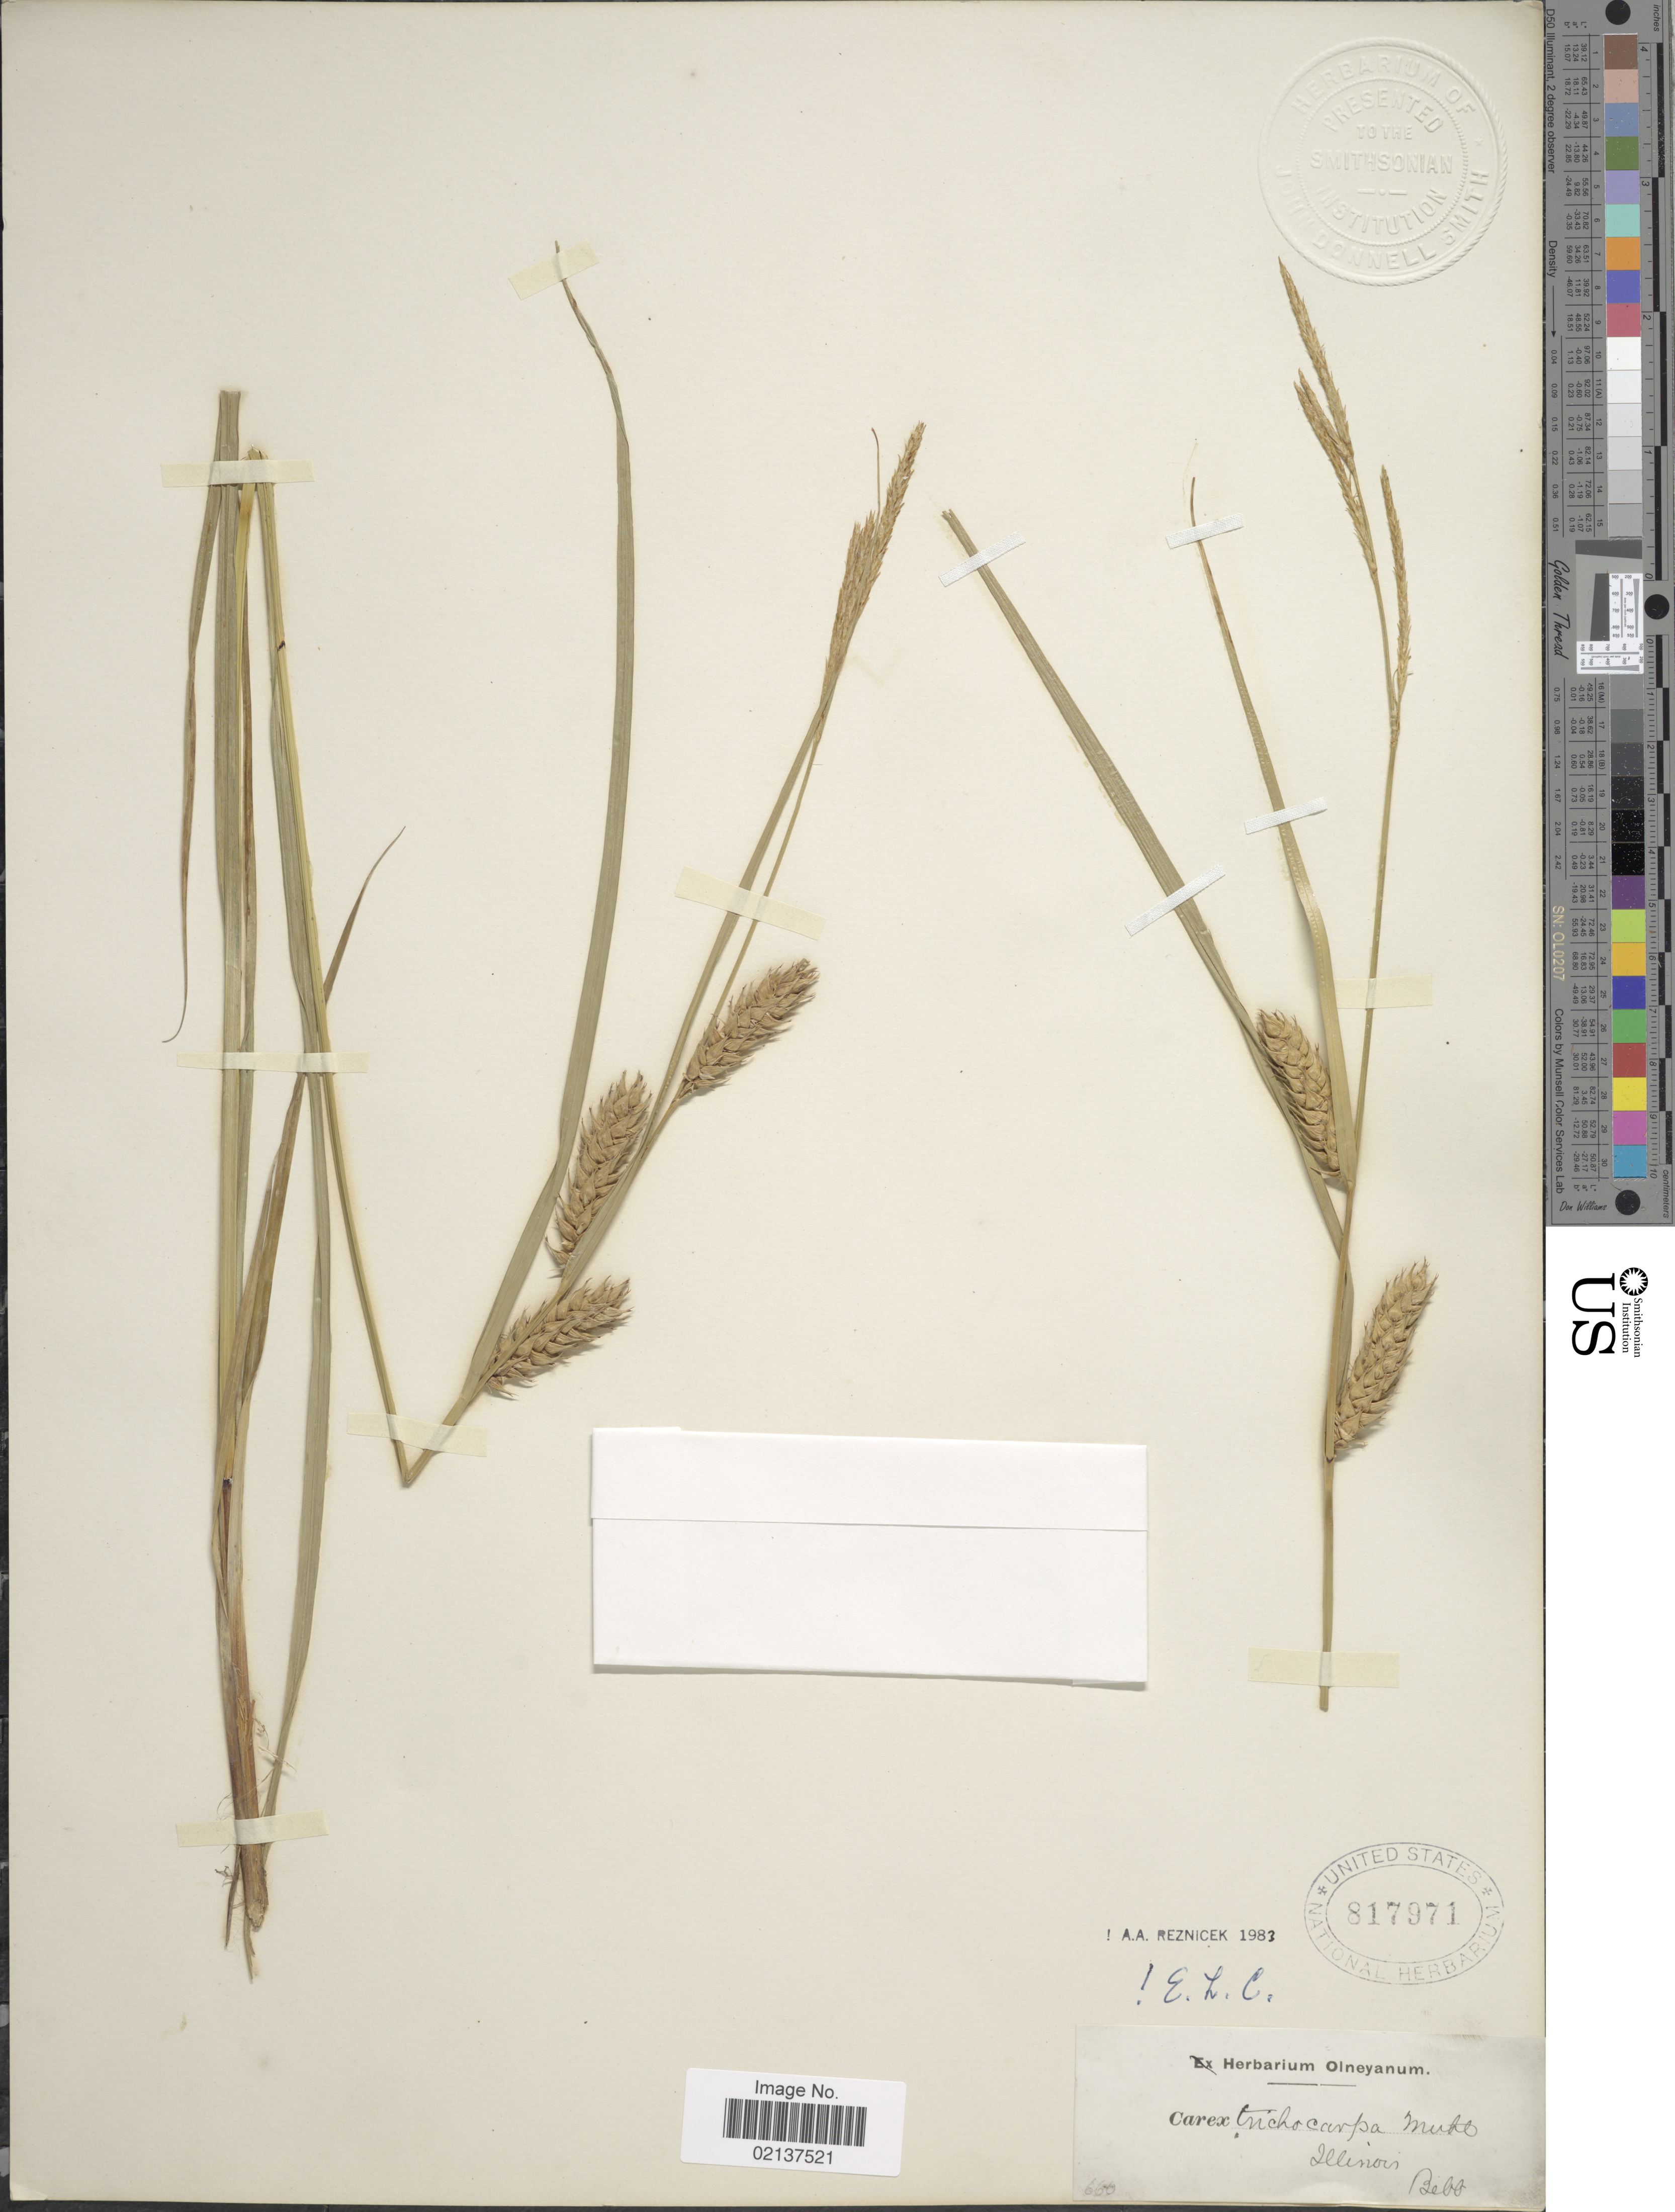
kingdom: Plantae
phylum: Tracheophyta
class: Liliopsida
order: Poales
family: Cyperaceae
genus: Carex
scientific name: Carex trichocarpa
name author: Muhl. ex Willd.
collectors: -. Bebb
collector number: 660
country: United States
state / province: Illinois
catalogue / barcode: US 817971